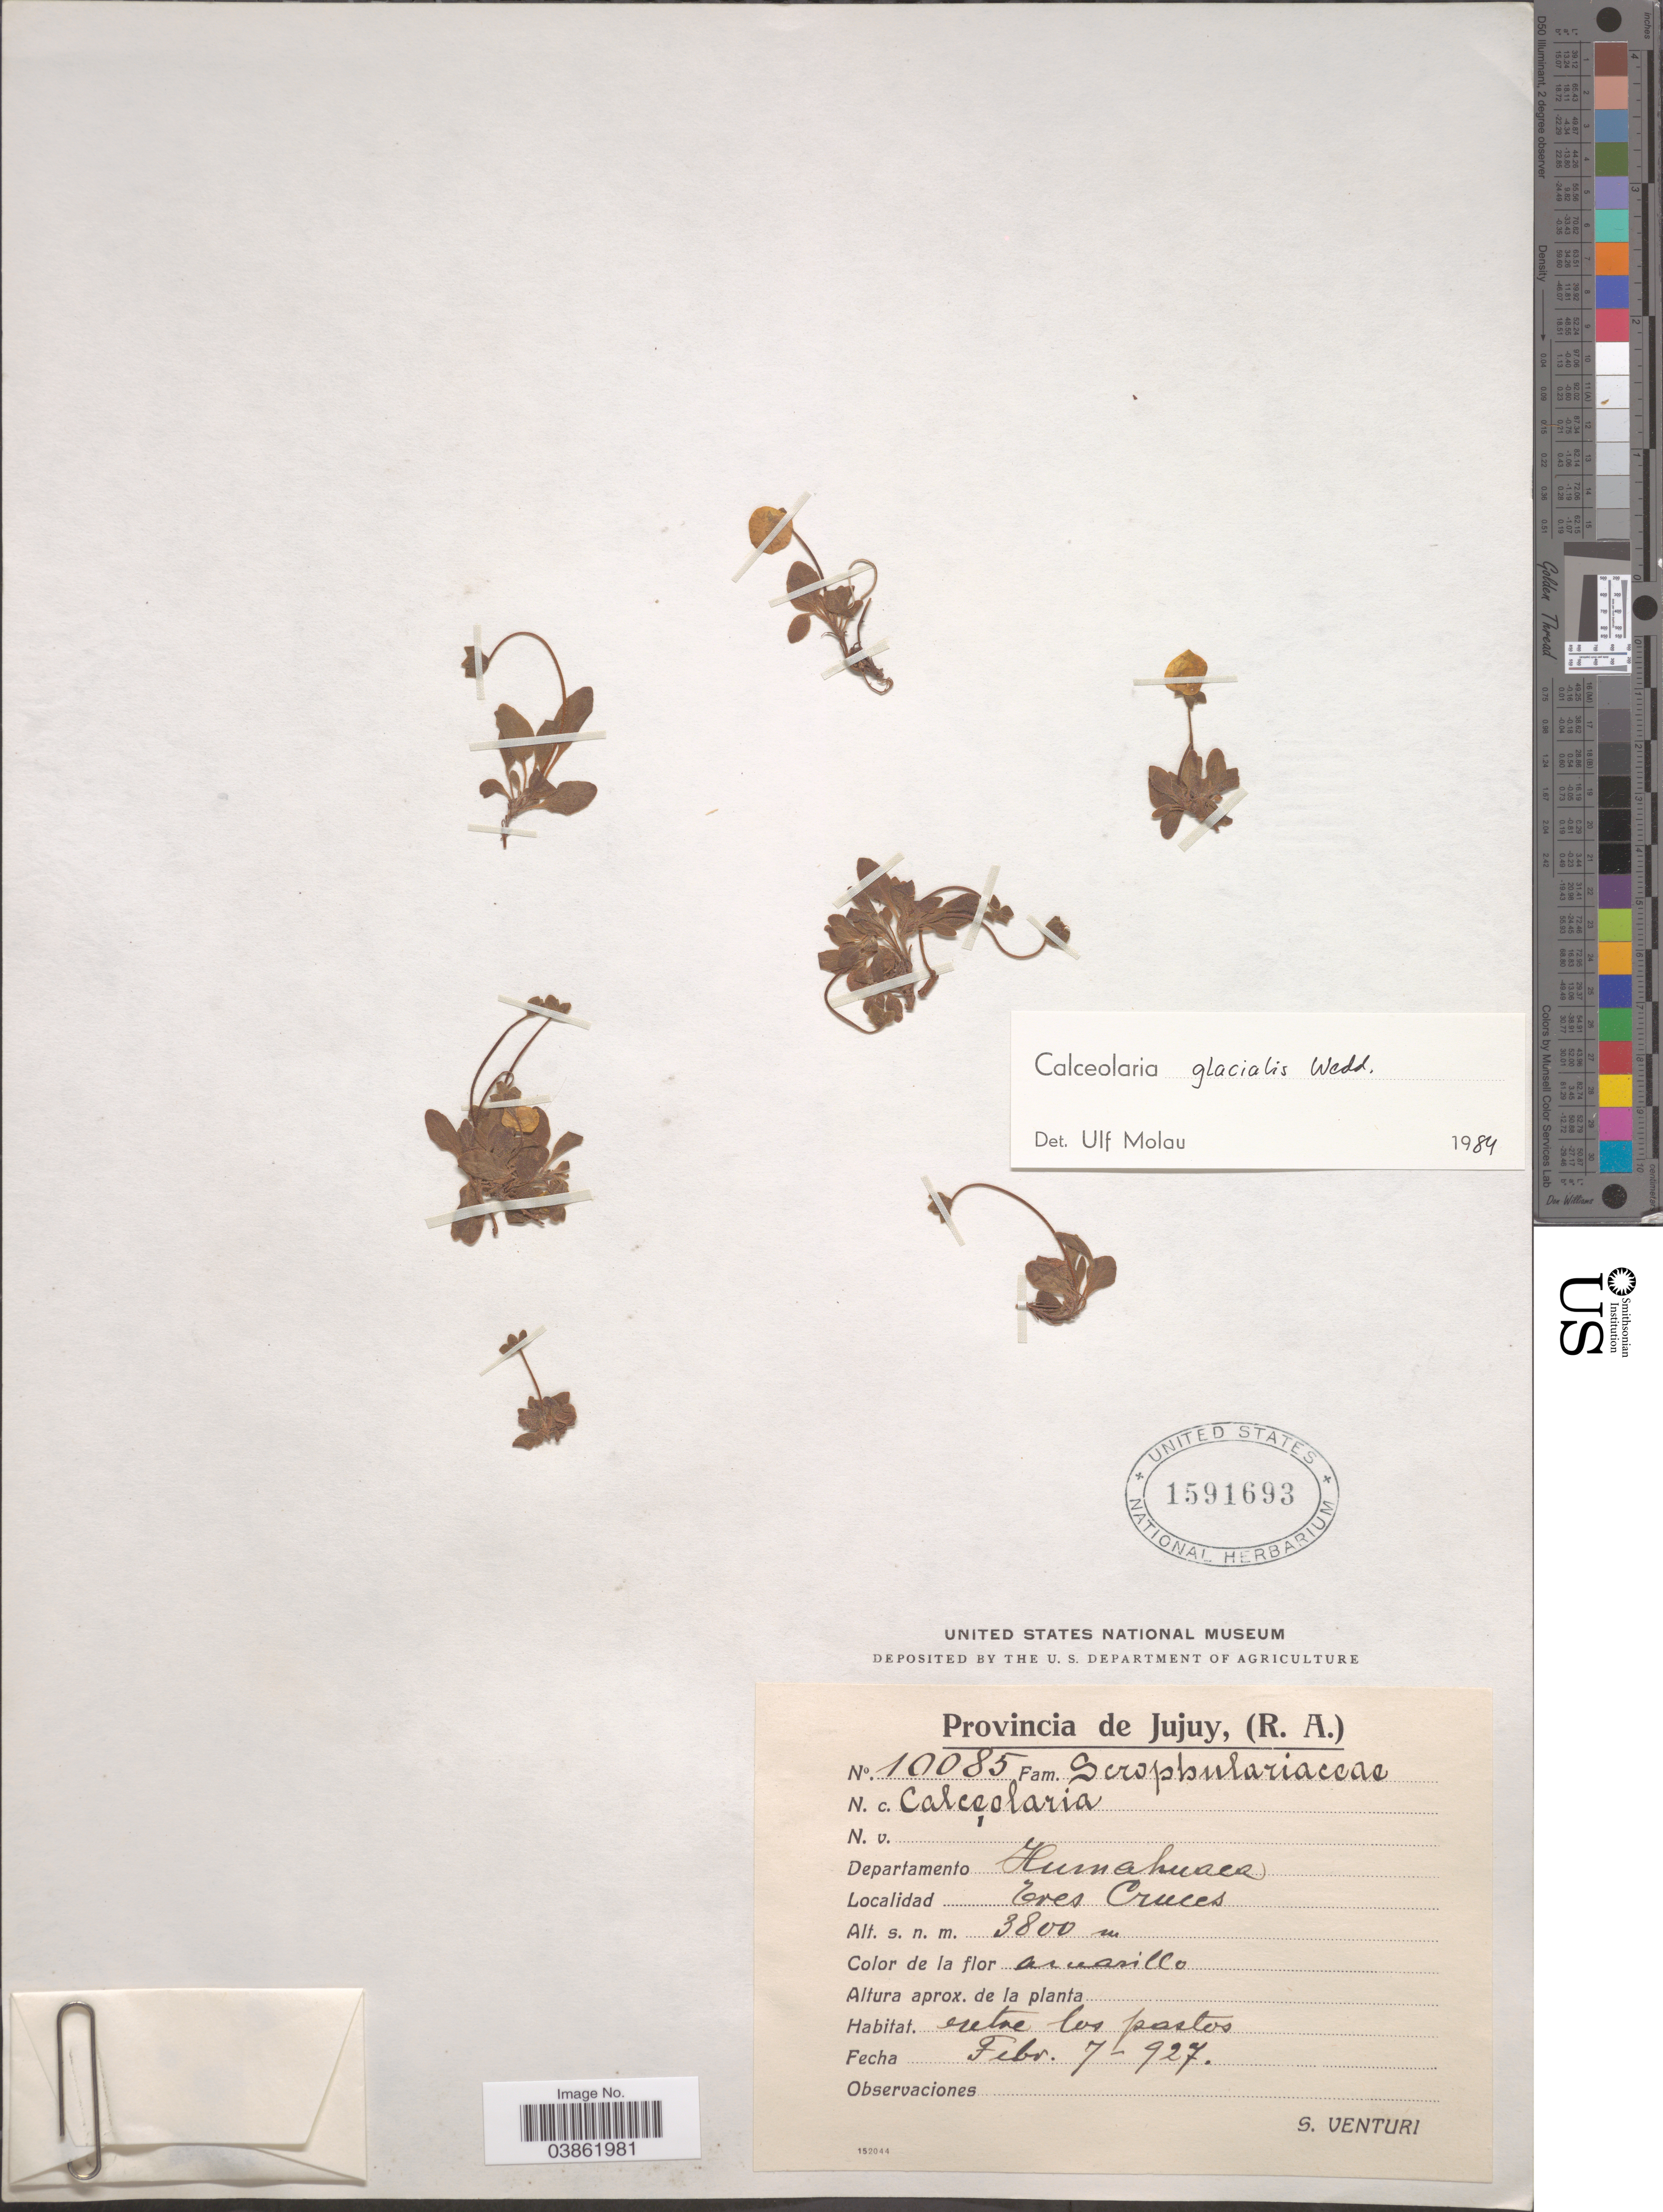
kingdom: Plantae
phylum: Tracheophyta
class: Magnoliopsida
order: Lamiales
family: Calceolariaceae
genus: Calceolaria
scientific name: Calceolaria glacialis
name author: Wedd.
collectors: S. Venturi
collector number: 10085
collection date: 1927-02-07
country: Argentina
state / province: Jujuy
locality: Departamento Humahuaca. Tres Cruces.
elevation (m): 3800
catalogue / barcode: US 1591693